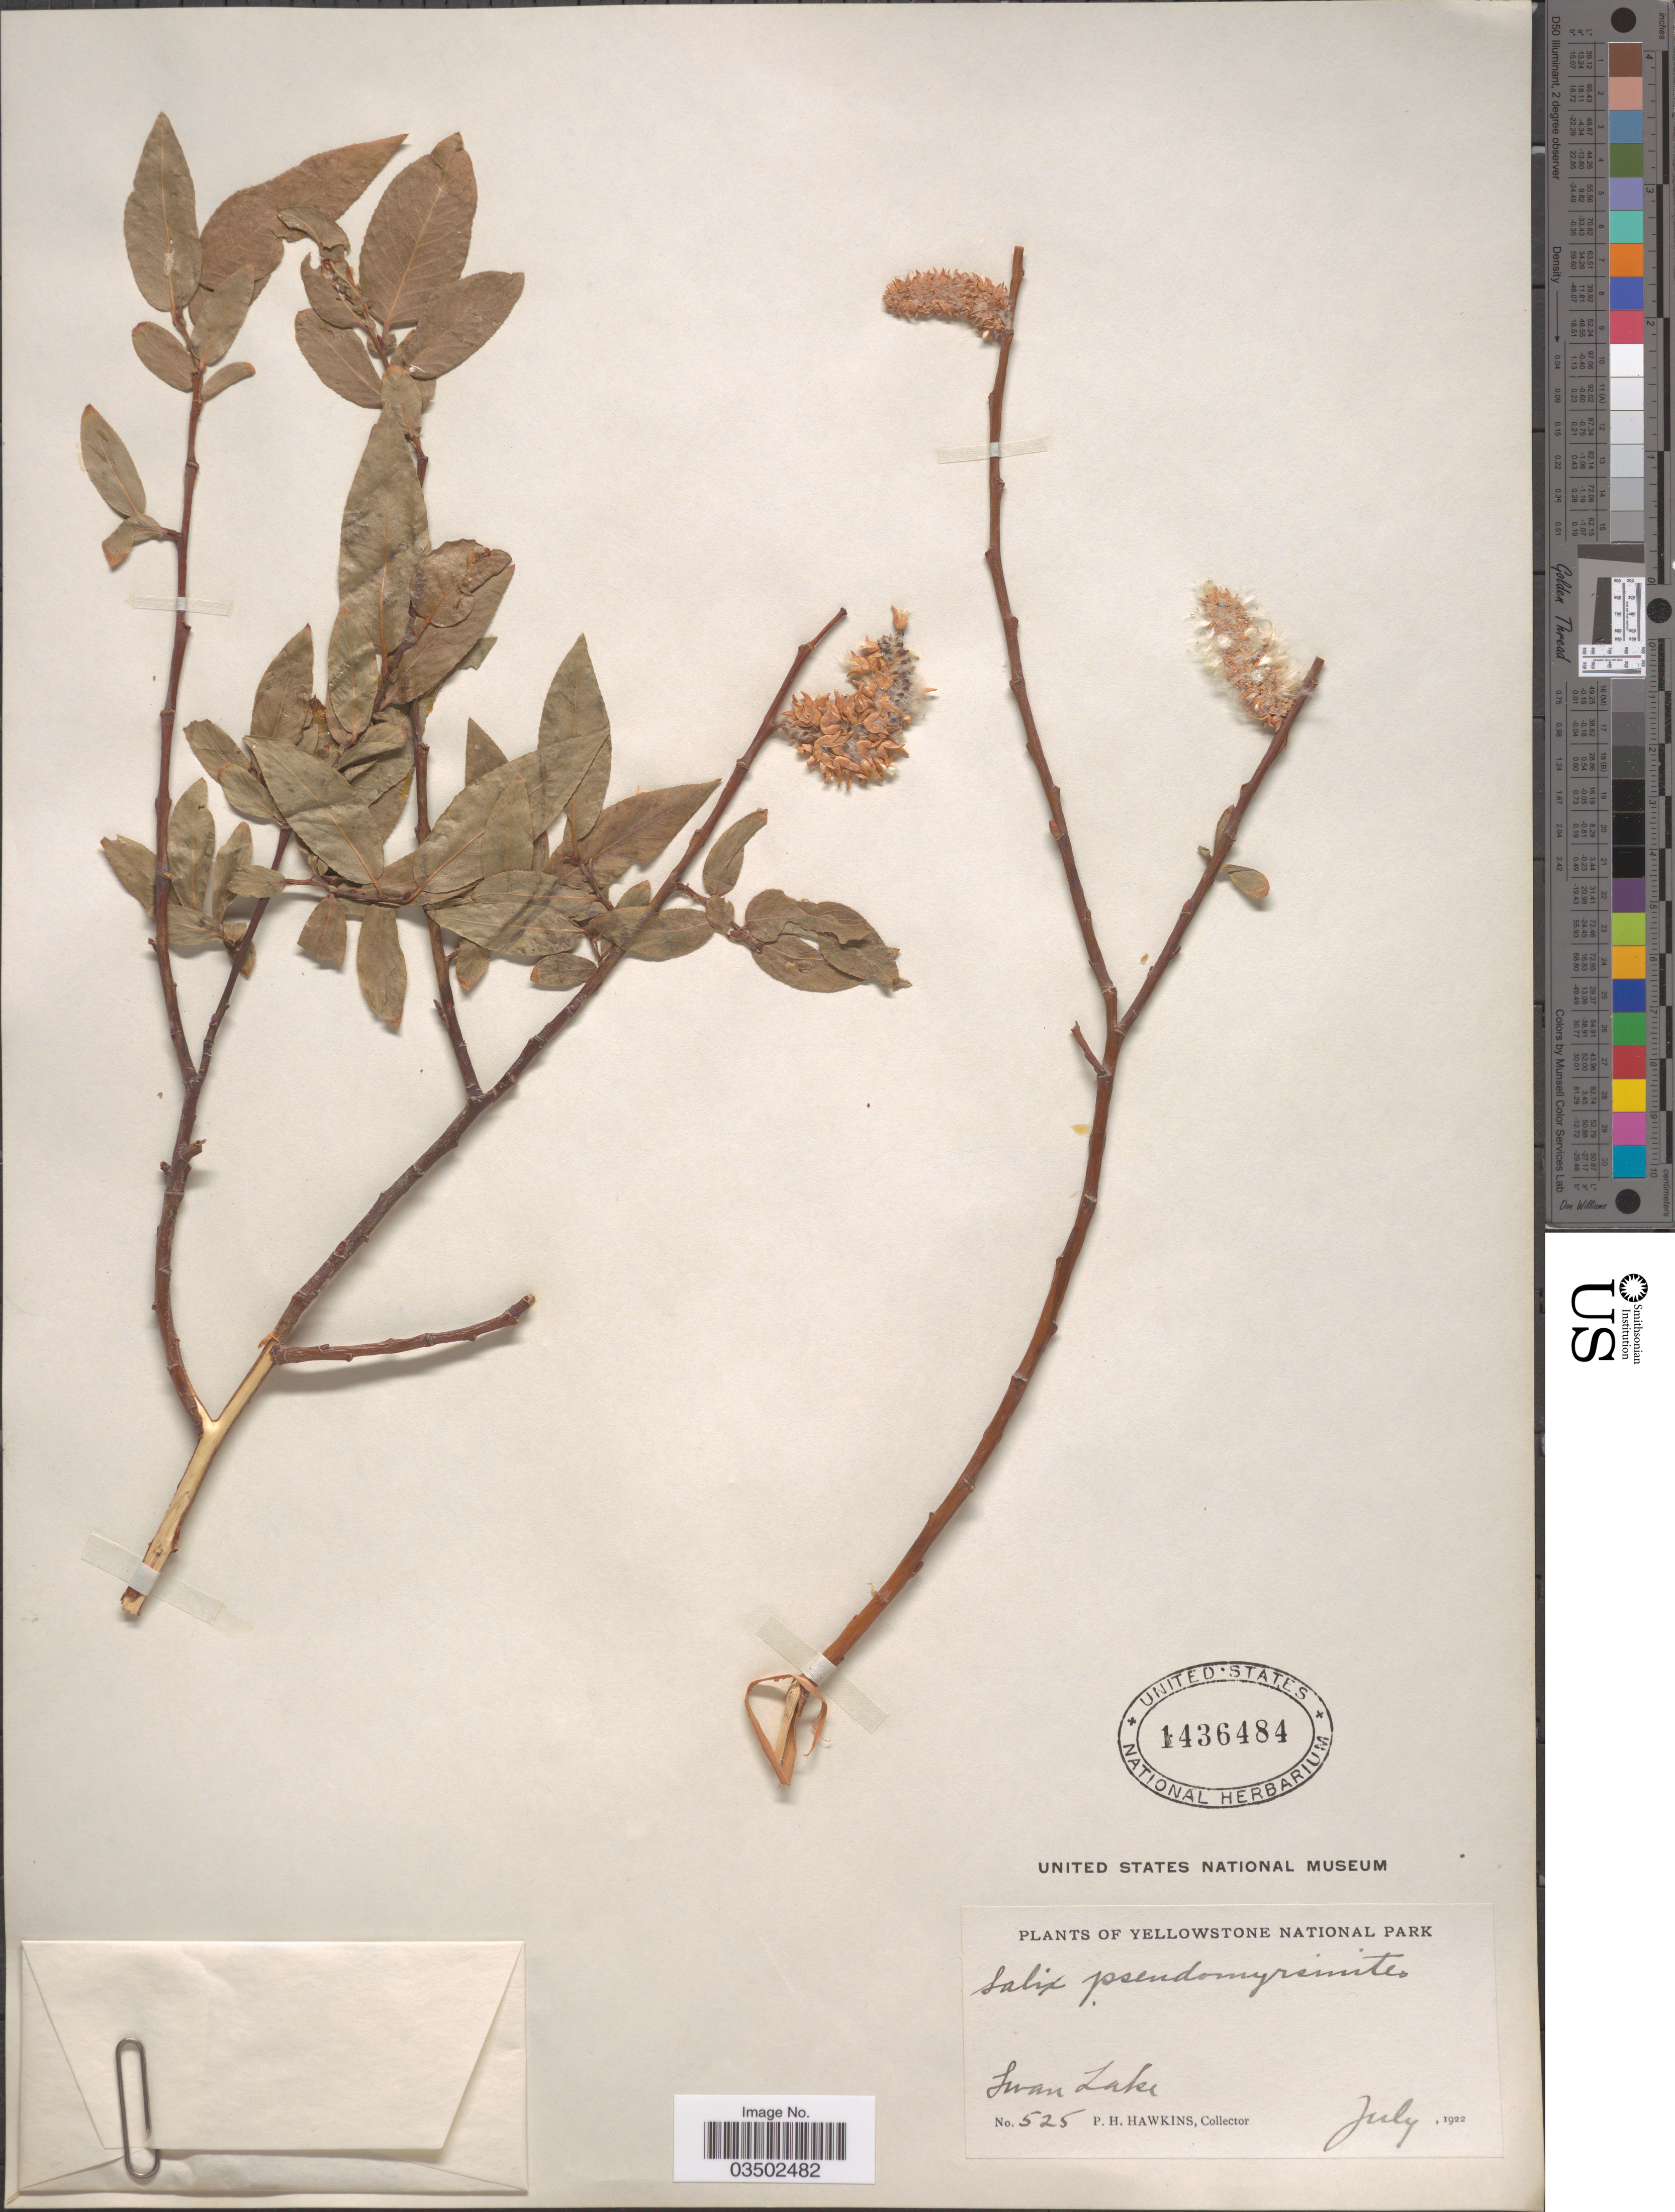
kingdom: Plantae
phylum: Tracheophyta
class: Magnoliopsida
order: Malpighiales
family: Salicaceae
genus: Salix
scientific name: Salix pseudocordata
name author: (Andersson) Andersson ex Rydb.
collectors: P. Hawkins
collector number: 525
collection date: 1922-07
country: United States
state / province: Wyoming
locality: Yellowstone National Park. Swan Lake.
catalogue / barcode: US 1436484